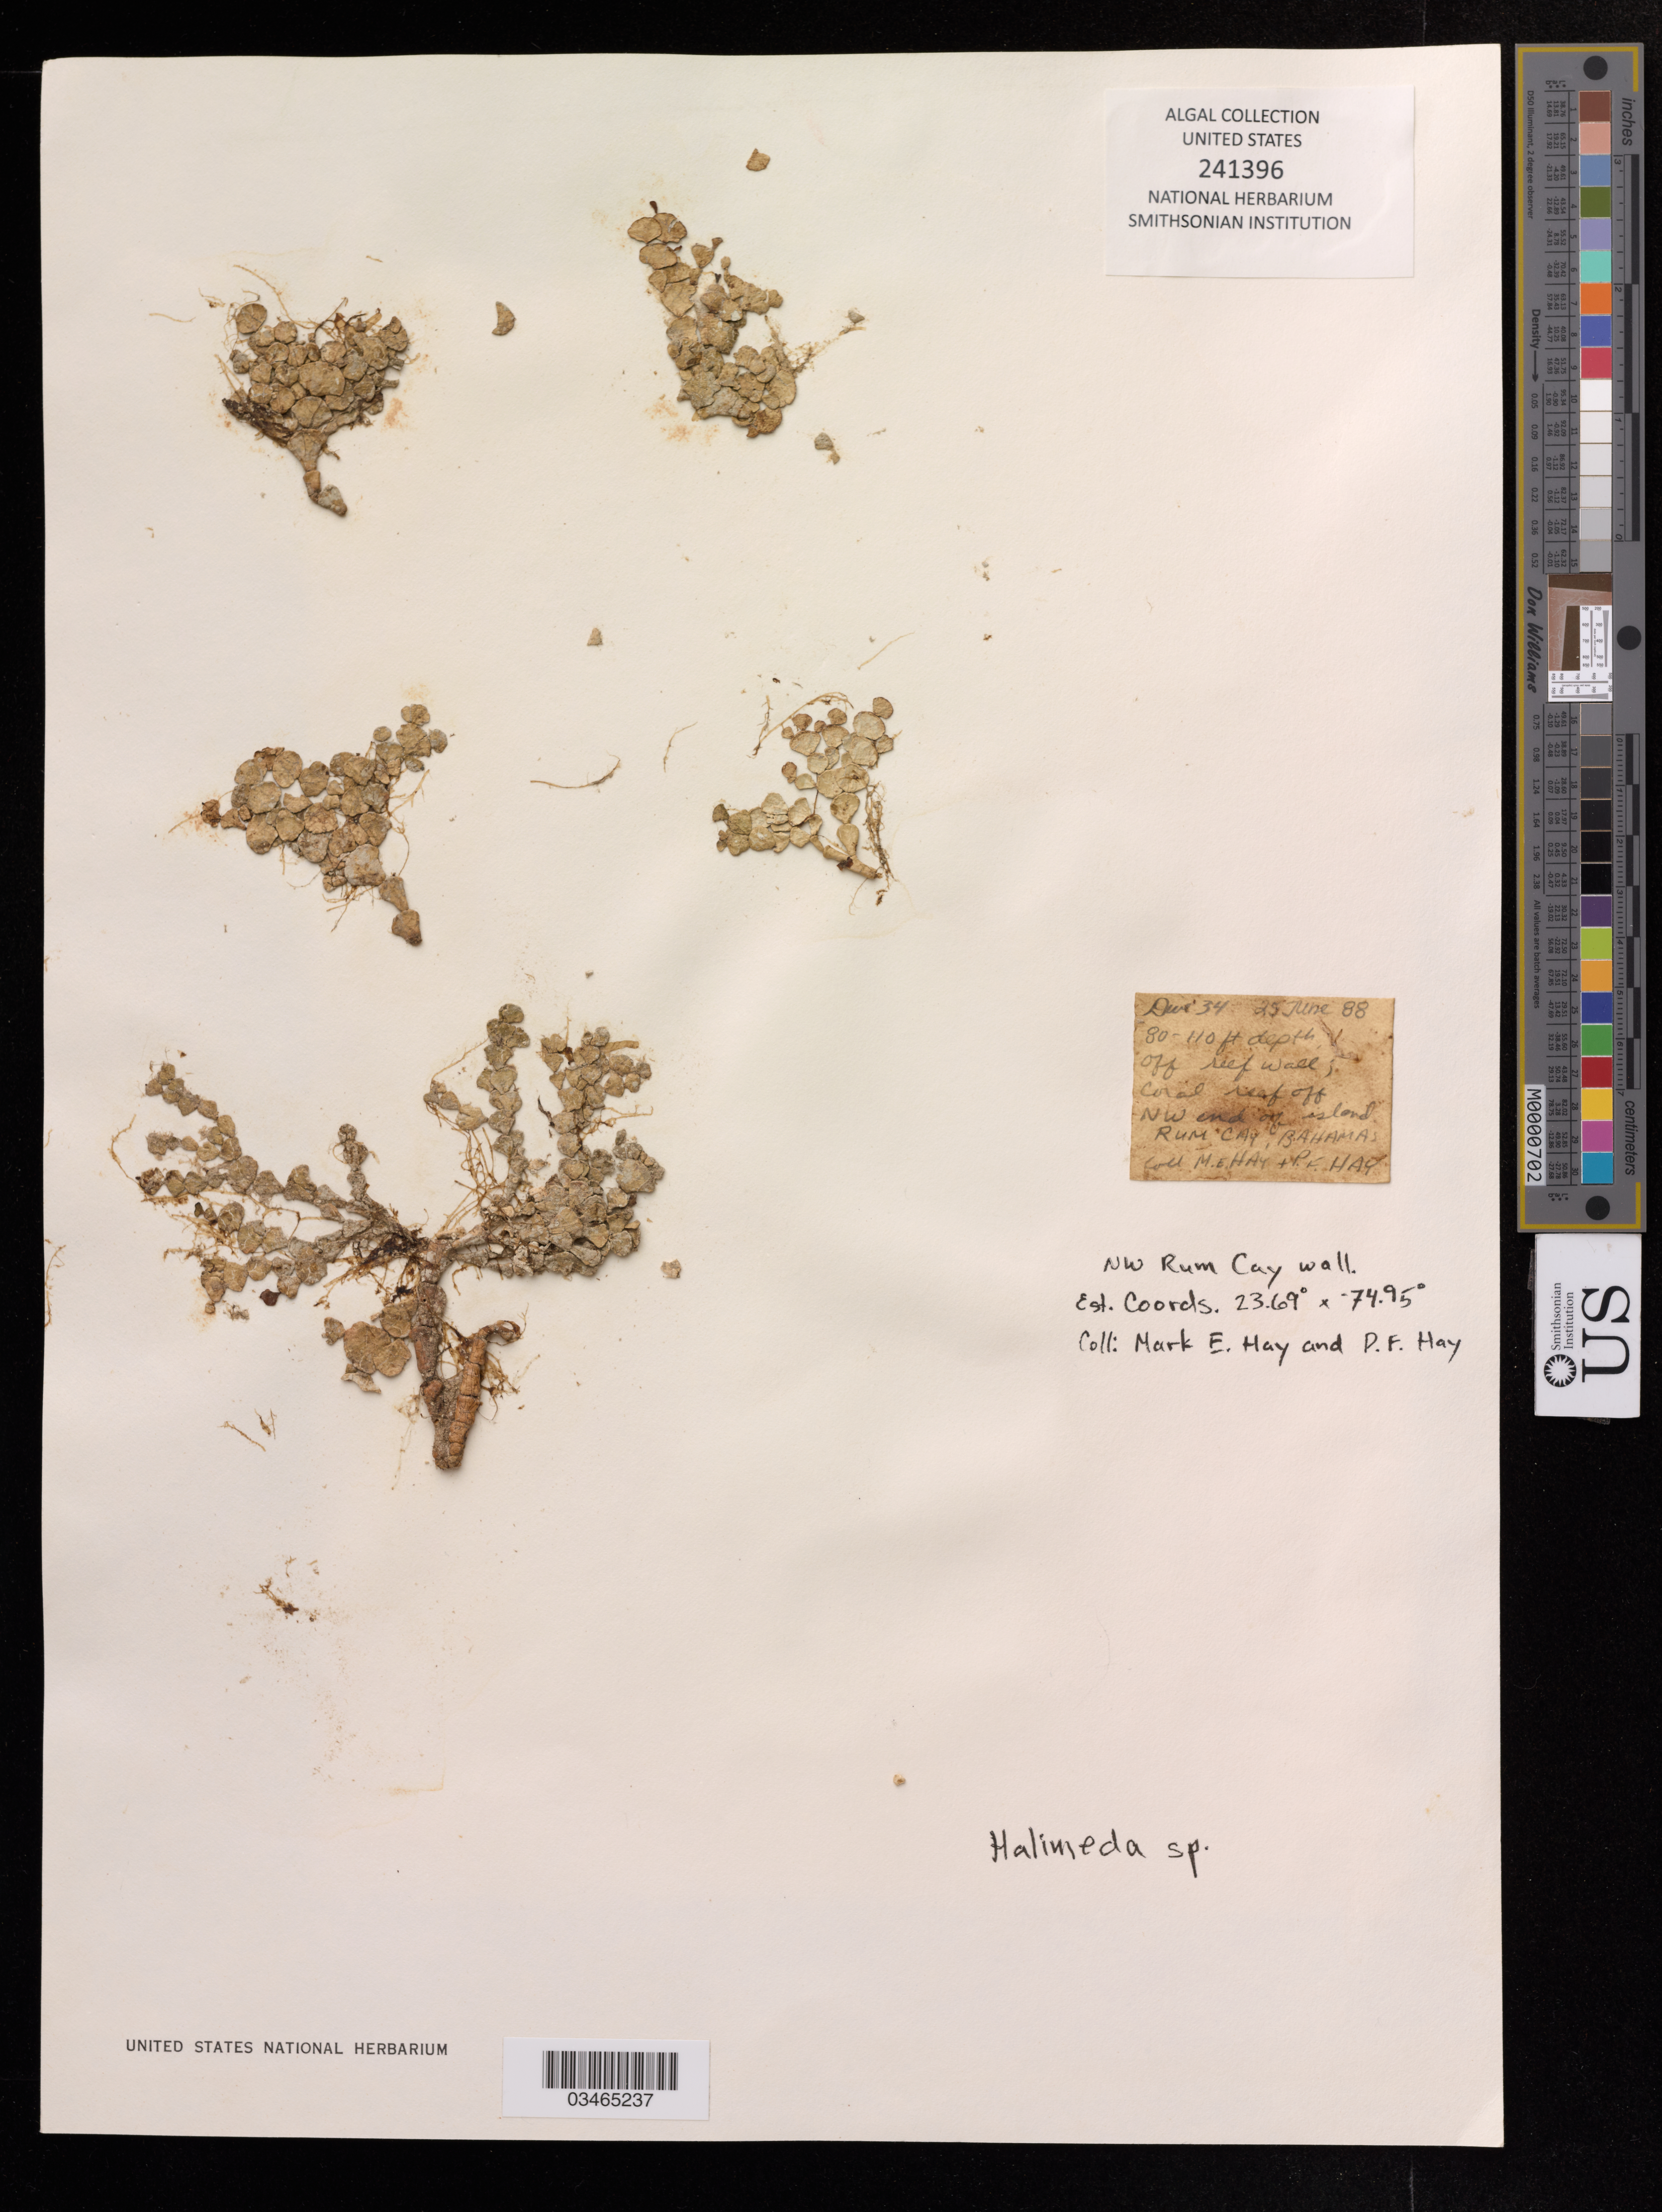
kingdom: Plantae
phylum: Chlorophyta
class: Ulvophyceae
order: Bryopsidales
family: Halimedaceae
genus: Halimeda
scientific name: Halimeda sp.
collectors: M. E. Hay & D. Hay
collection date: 1988-06-25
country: Bahamas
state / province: Rum Cay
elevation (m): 24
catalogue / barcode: US 241396